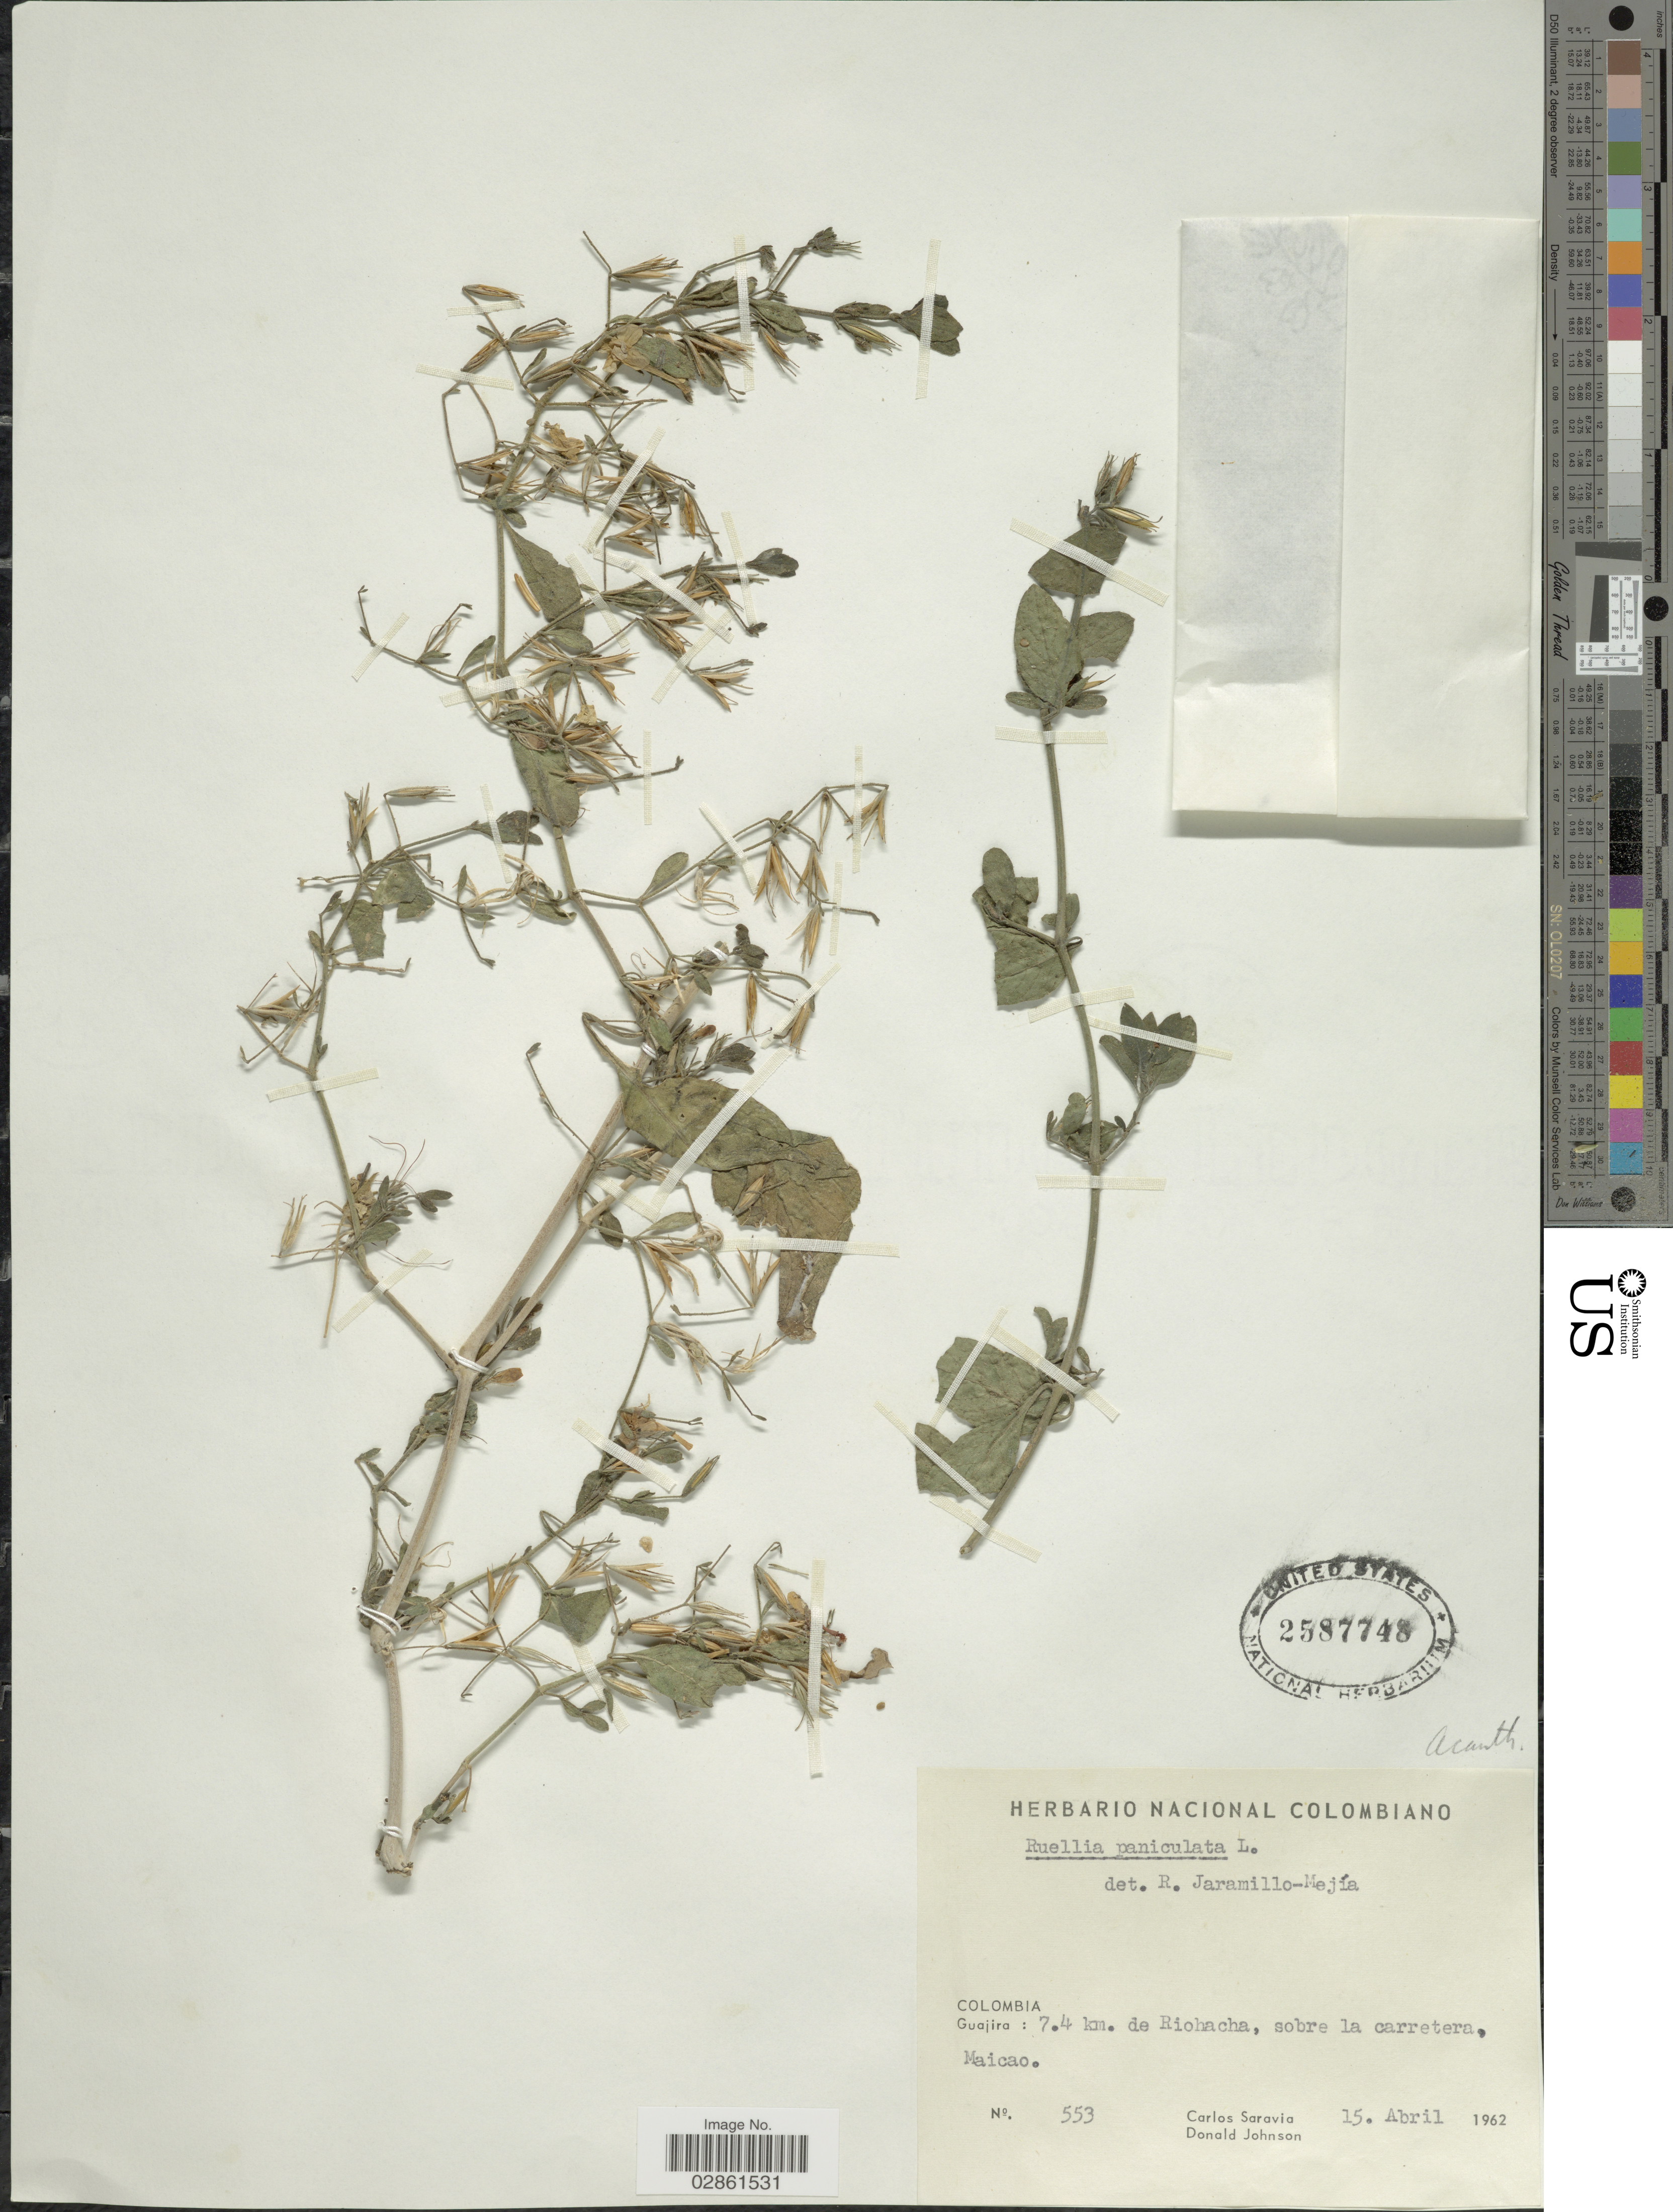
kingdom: Plantae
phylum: Tracheophyta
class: Magnoliopsida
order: Lamiales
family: Acanthaceae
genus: Ruellia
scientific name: Ruellia paniculata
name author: L.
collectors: C. Saravia & D. Johnson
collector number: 553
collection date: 1962-04-15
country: Colombia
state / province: La Guajira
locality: Guajira: 7.4 km. de Riohacha, sobre la carretera, Maicao.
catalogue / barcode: US 2587748